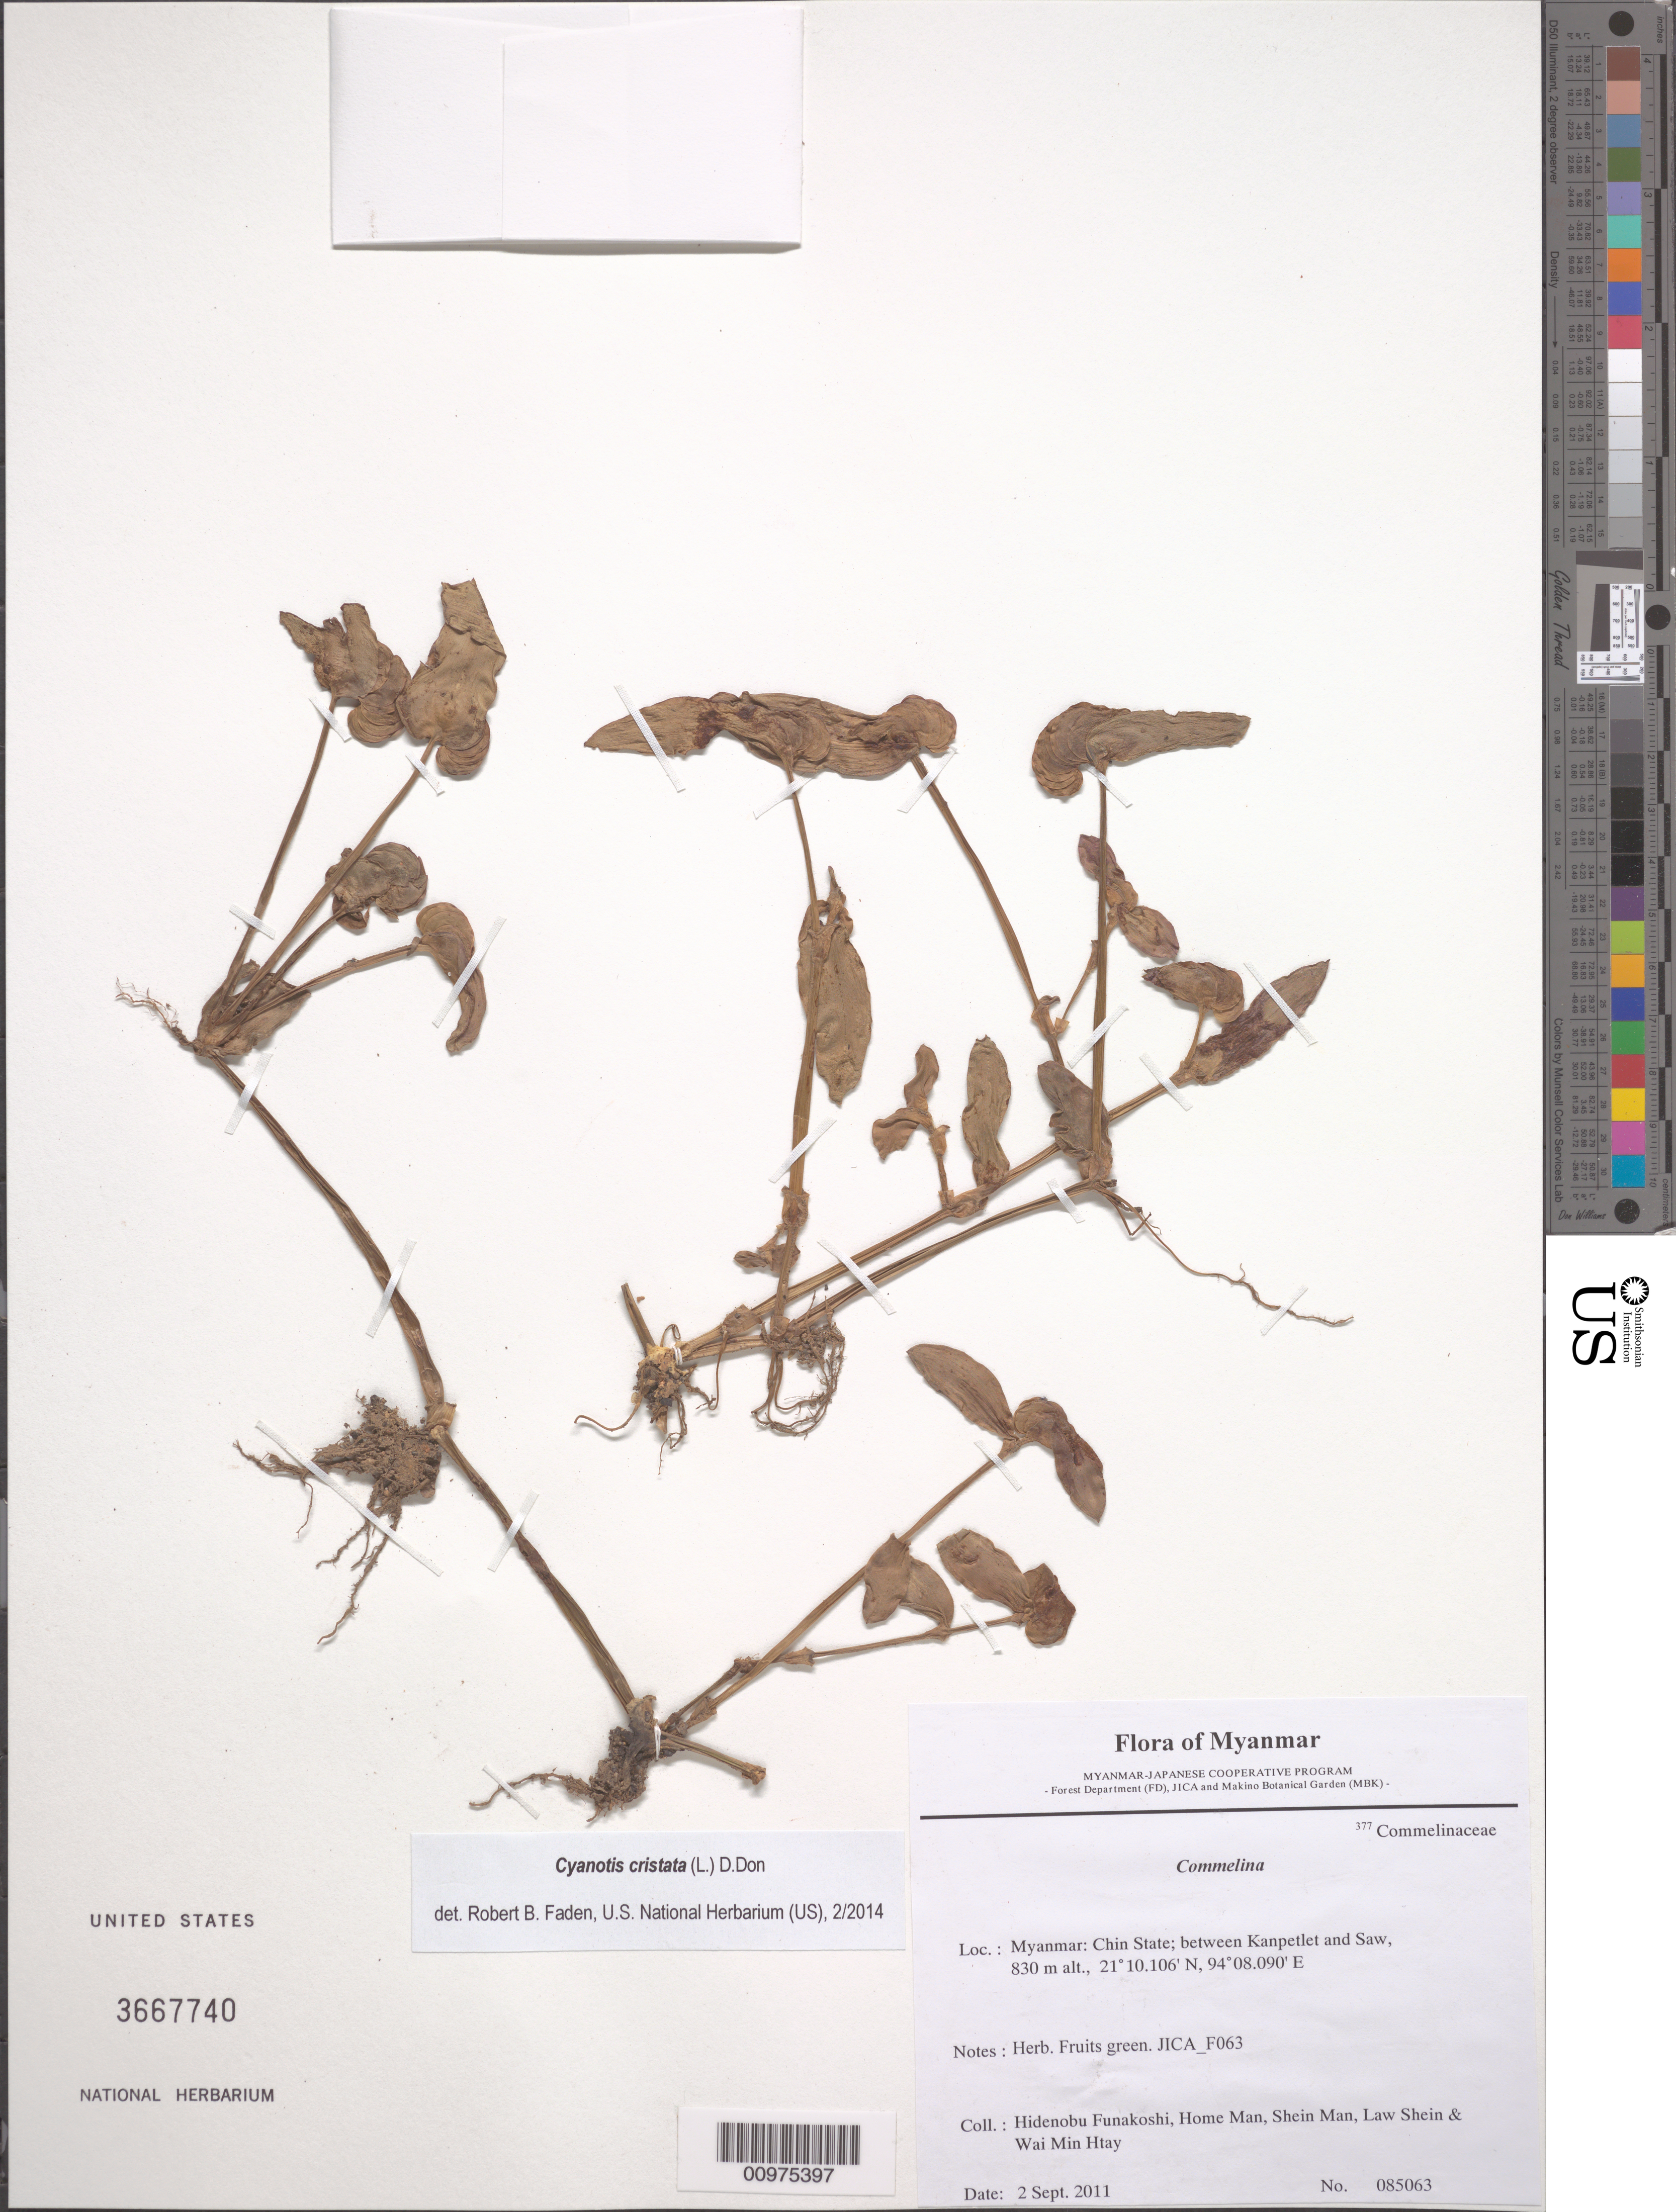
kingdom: Plantae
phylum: Tracheophyta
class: Liliopsida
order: Commelinales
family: Commelinaceae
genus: Cyanotis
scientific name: Cyanotis cristata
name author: (L.) D. Don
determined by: Faden, Robert B., (US), Smithsonian Institution - National Museum of Natural History (UNITED STATES)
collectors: H. Funakoshi et al.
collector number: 085063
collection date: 2011-09-02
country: Myanmar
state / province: Chin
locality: between Kanpetlet and Saw,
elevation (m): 830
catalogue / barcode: US 3667740